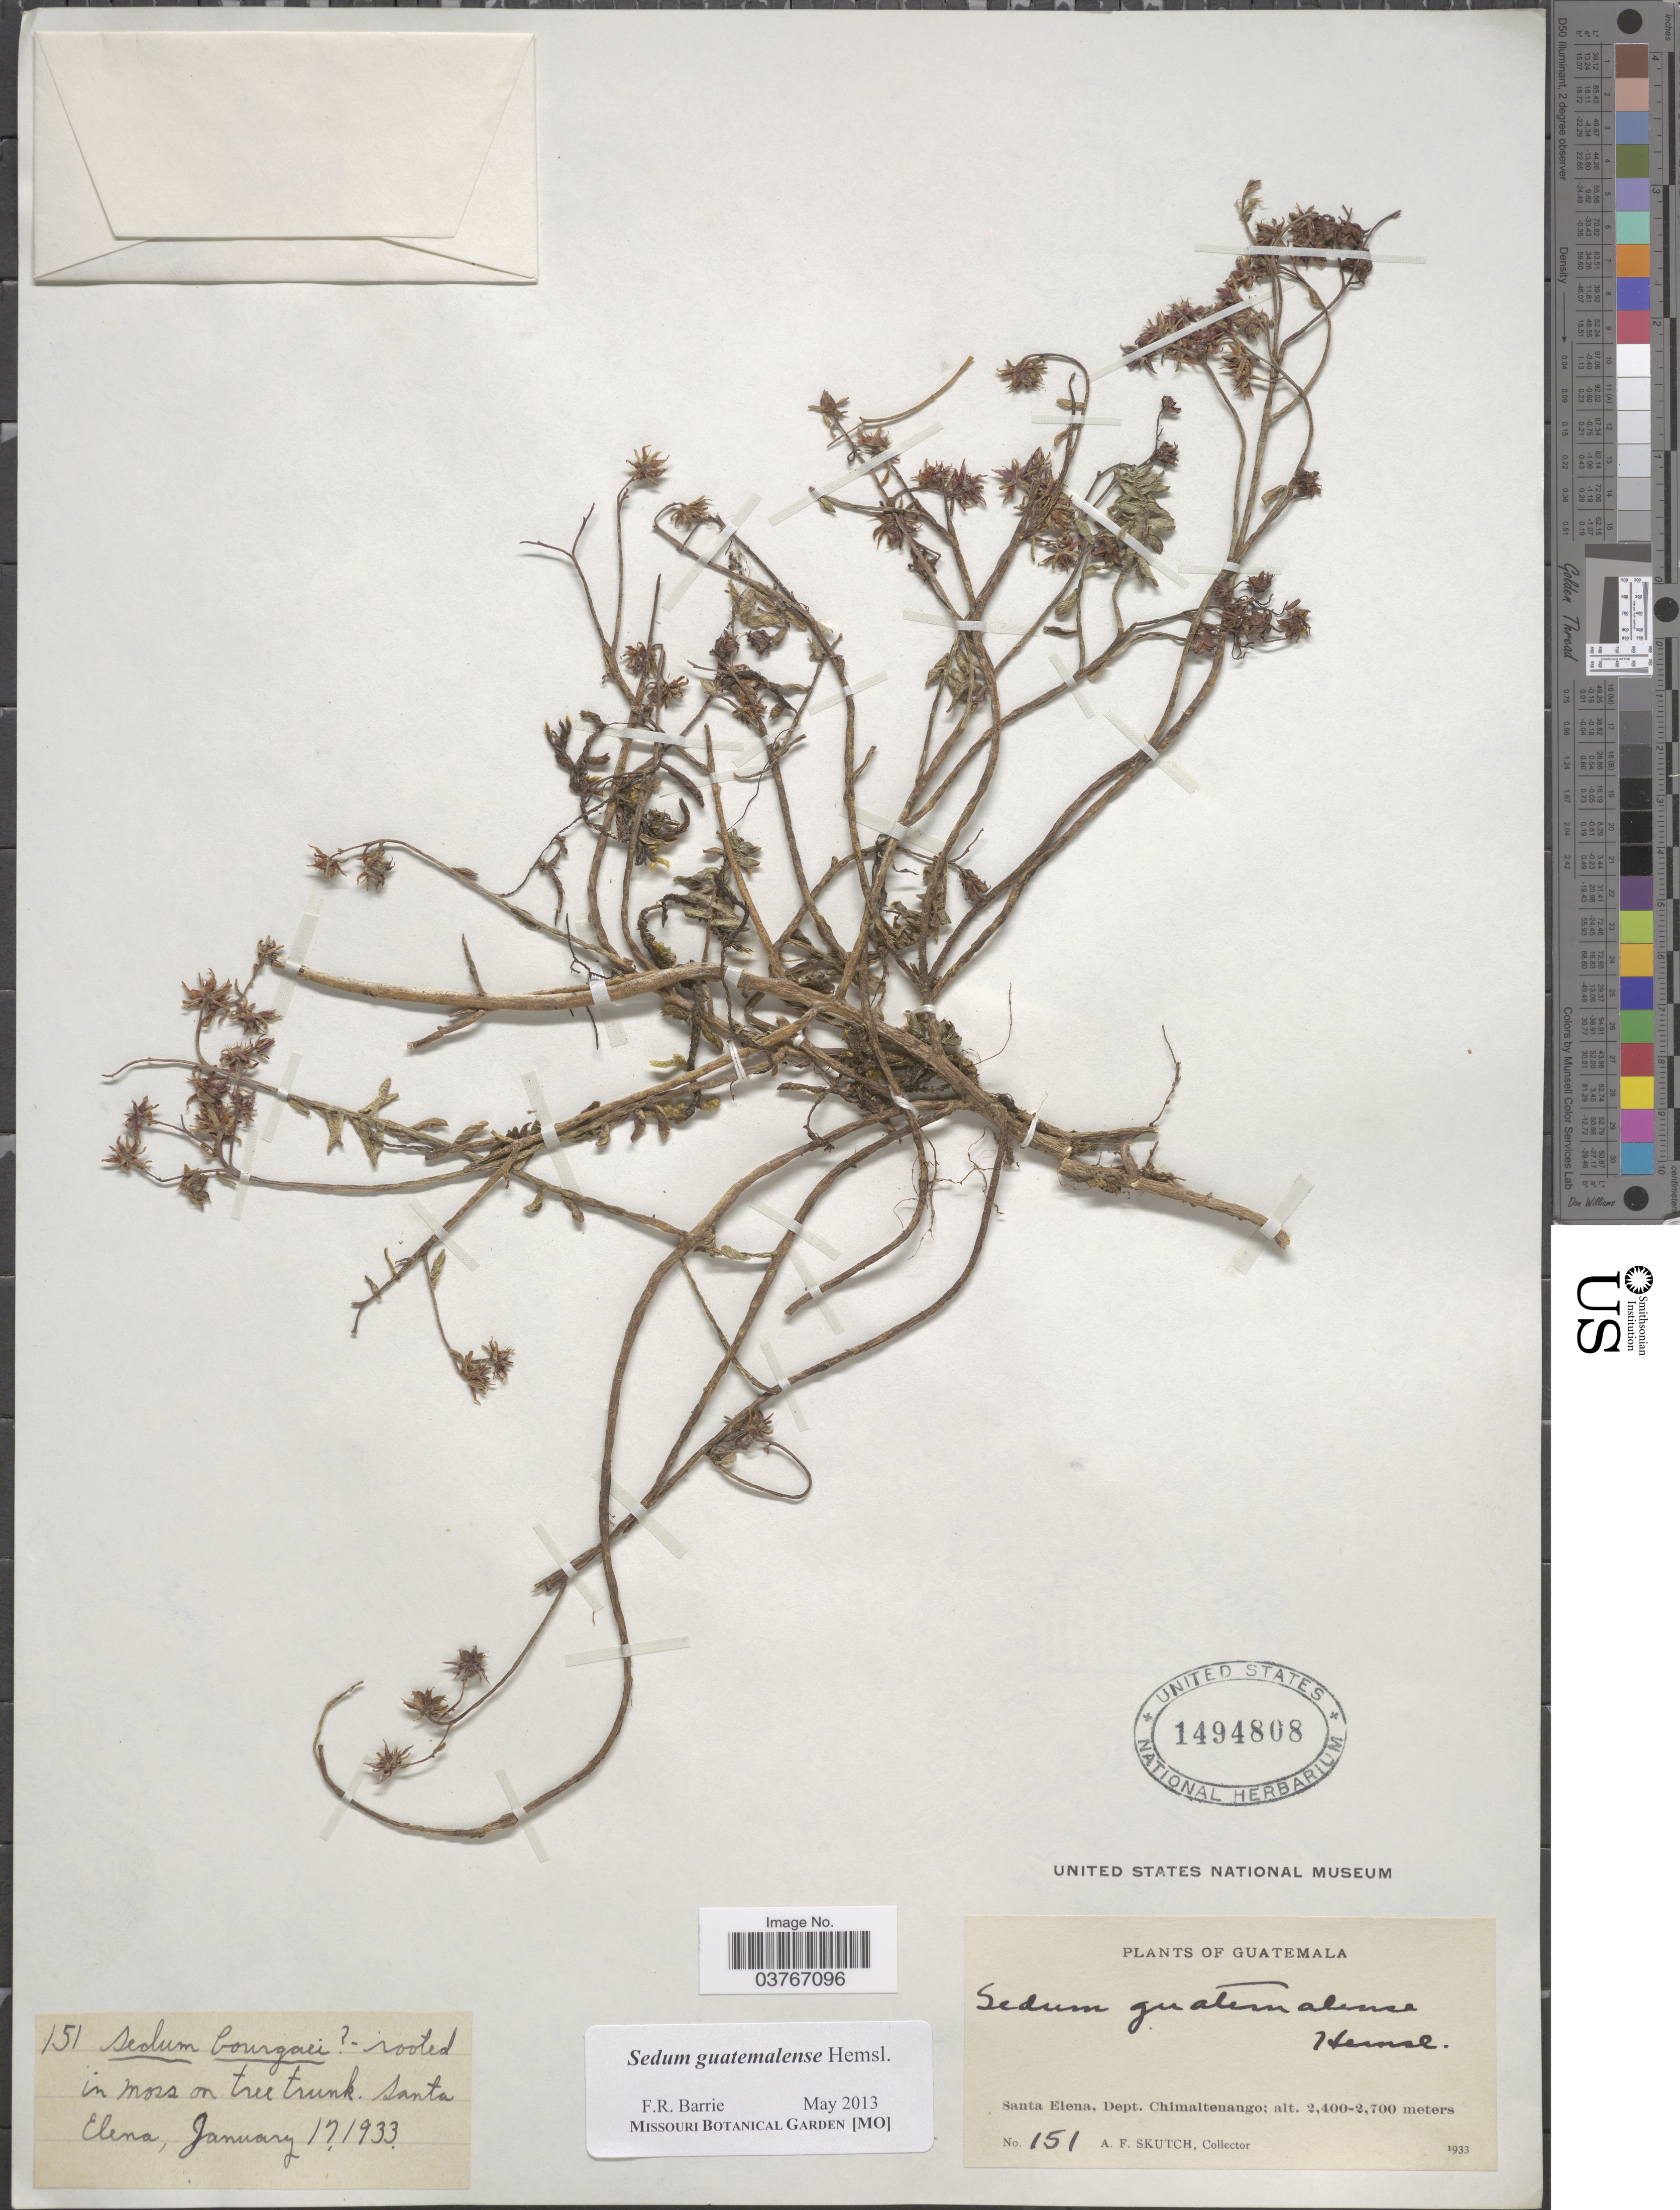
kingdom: Plantae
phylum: Tracheophyta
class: Magnoliopsida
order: Saxifragales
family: Crassulaceae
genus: Sedum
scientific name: Sedum guatemalense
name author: Hemsl.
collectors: A. F. Skutch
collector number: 151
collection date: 1933-01-17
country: Guatemala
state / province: Chimaltenango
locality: Santa Elena, Dept. Chimaltenango.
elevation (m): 2400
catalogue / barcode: US 1494808